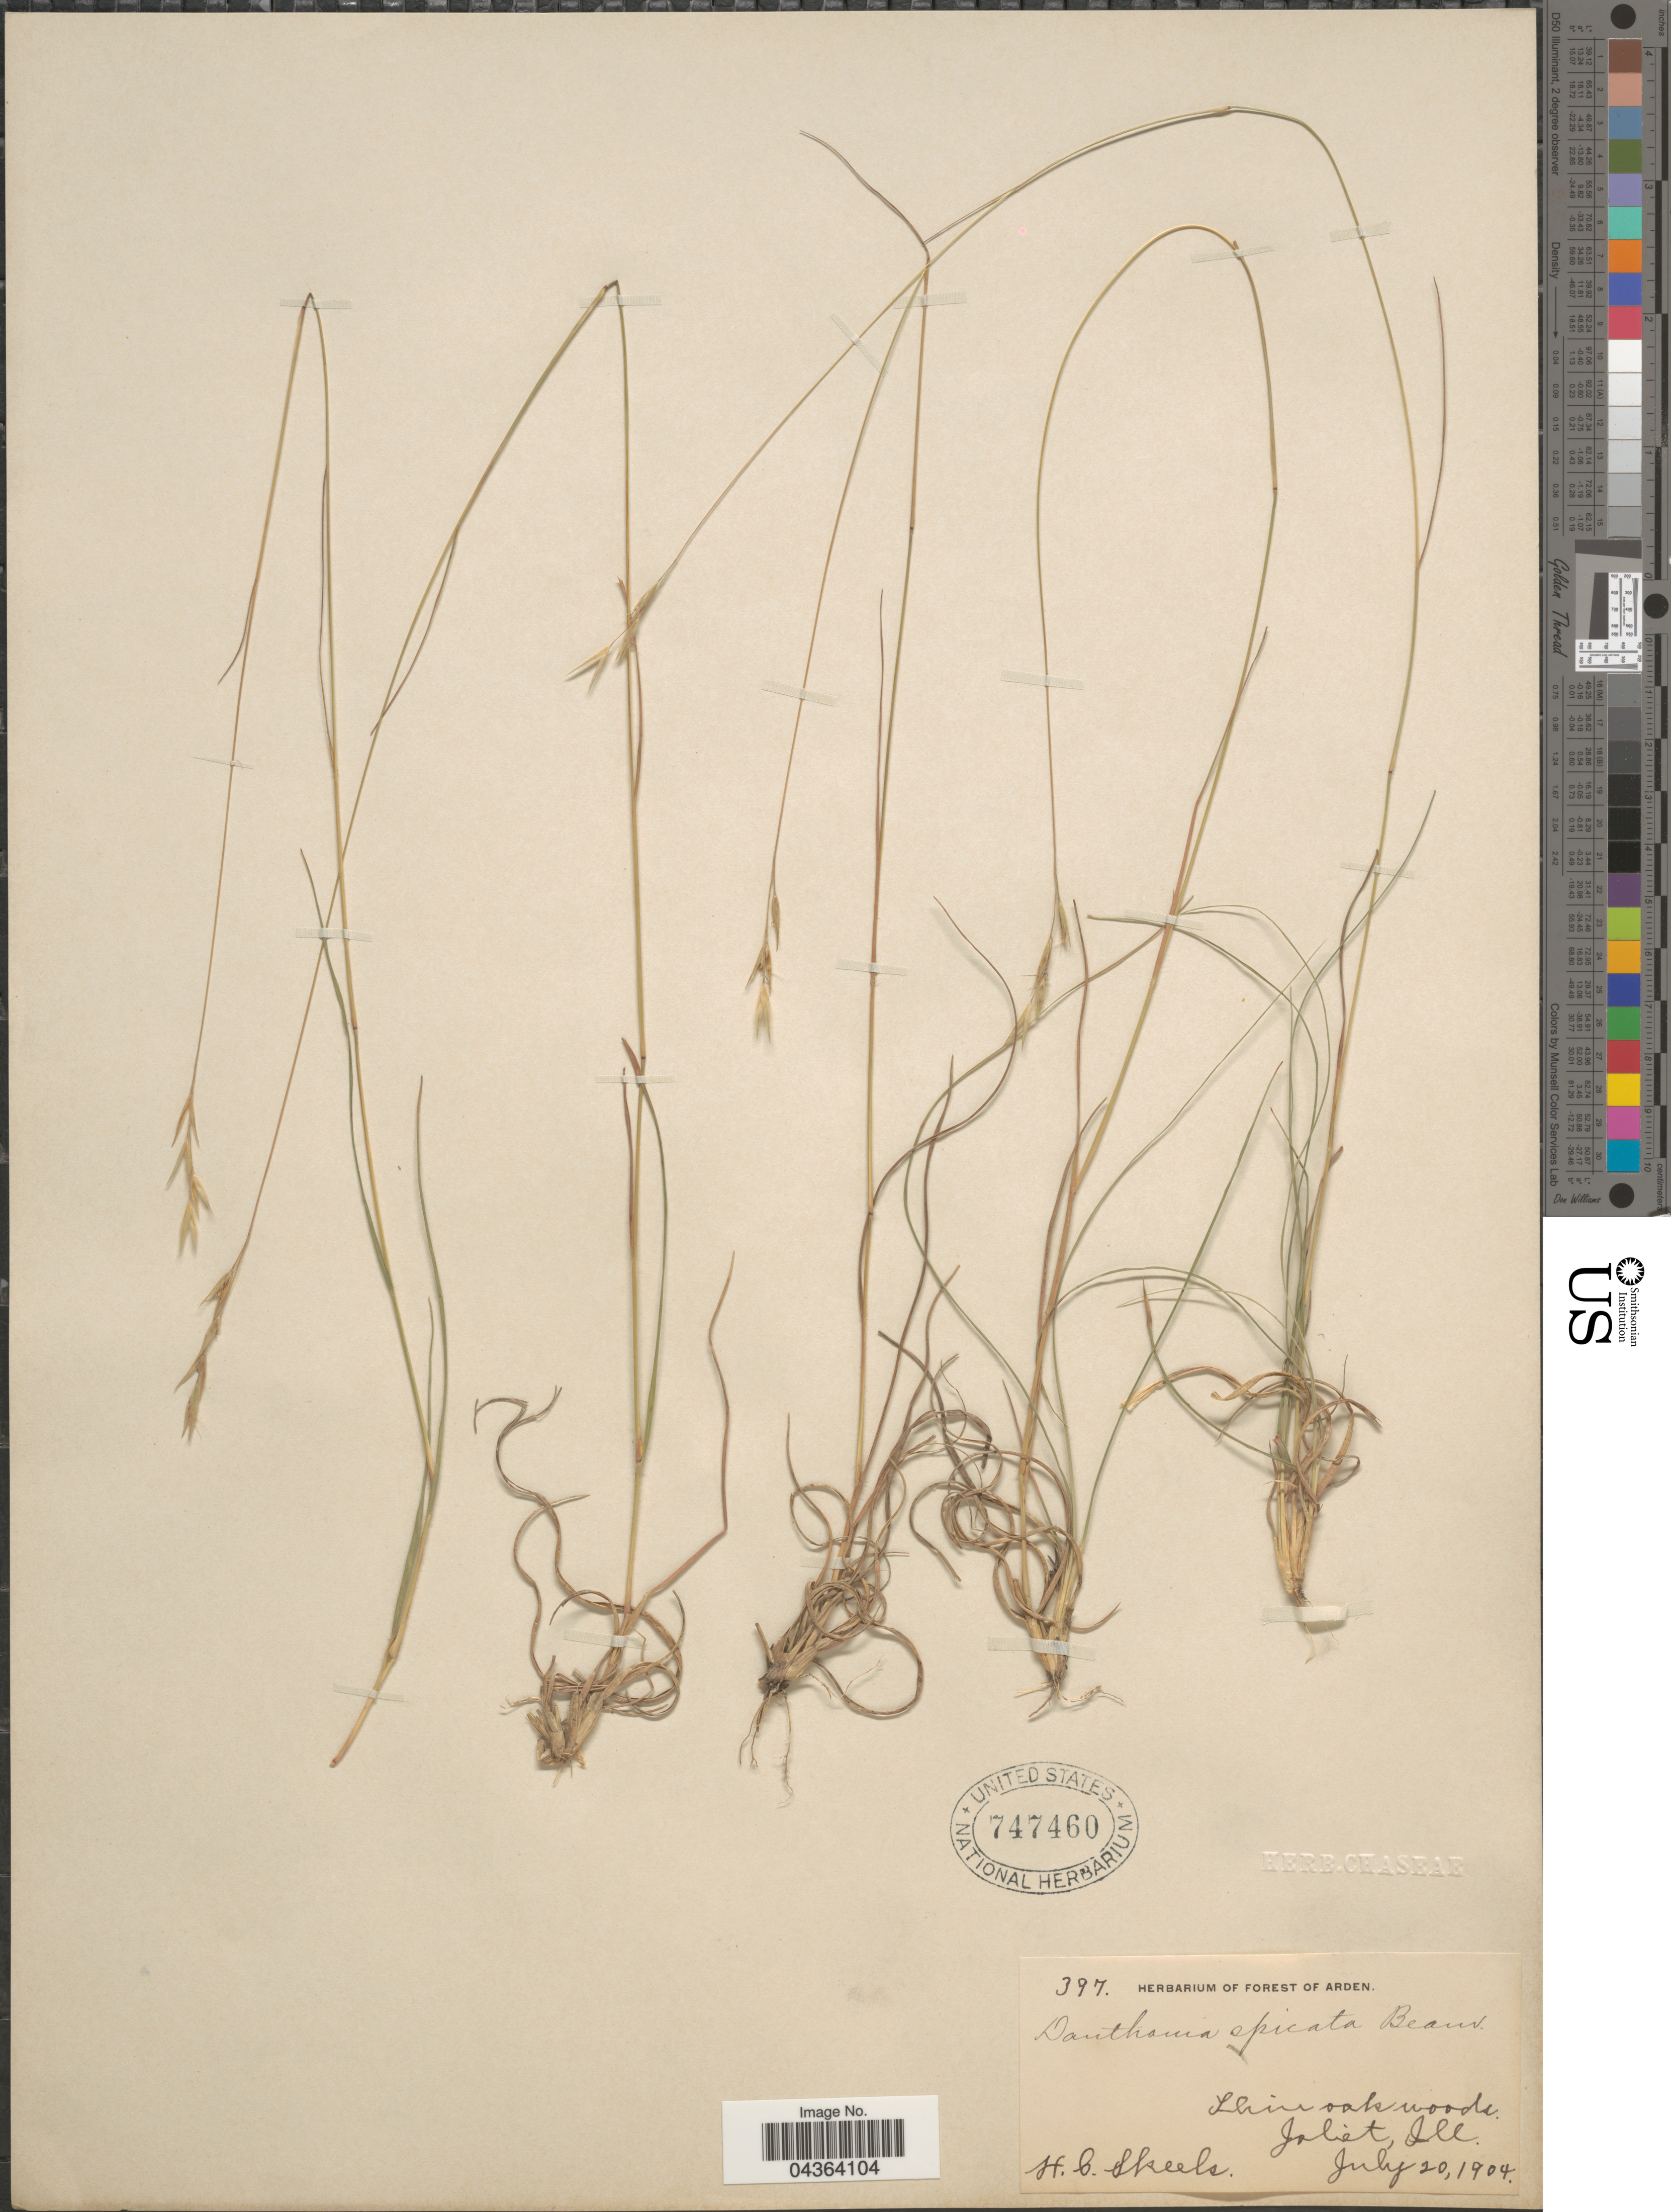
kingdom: Plantae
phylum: Tracheophyta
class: Liliopsida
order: Poales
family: Poaceae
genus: Danthonia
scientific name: Danthonia spicata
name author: (L.) P. Beauv. ex Roem. & Schult.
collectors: H. Skeels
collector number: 397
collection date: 1904-07-20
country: United States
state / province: Illinois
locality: Thin oak woods. Joliet.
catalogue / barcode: US 747460